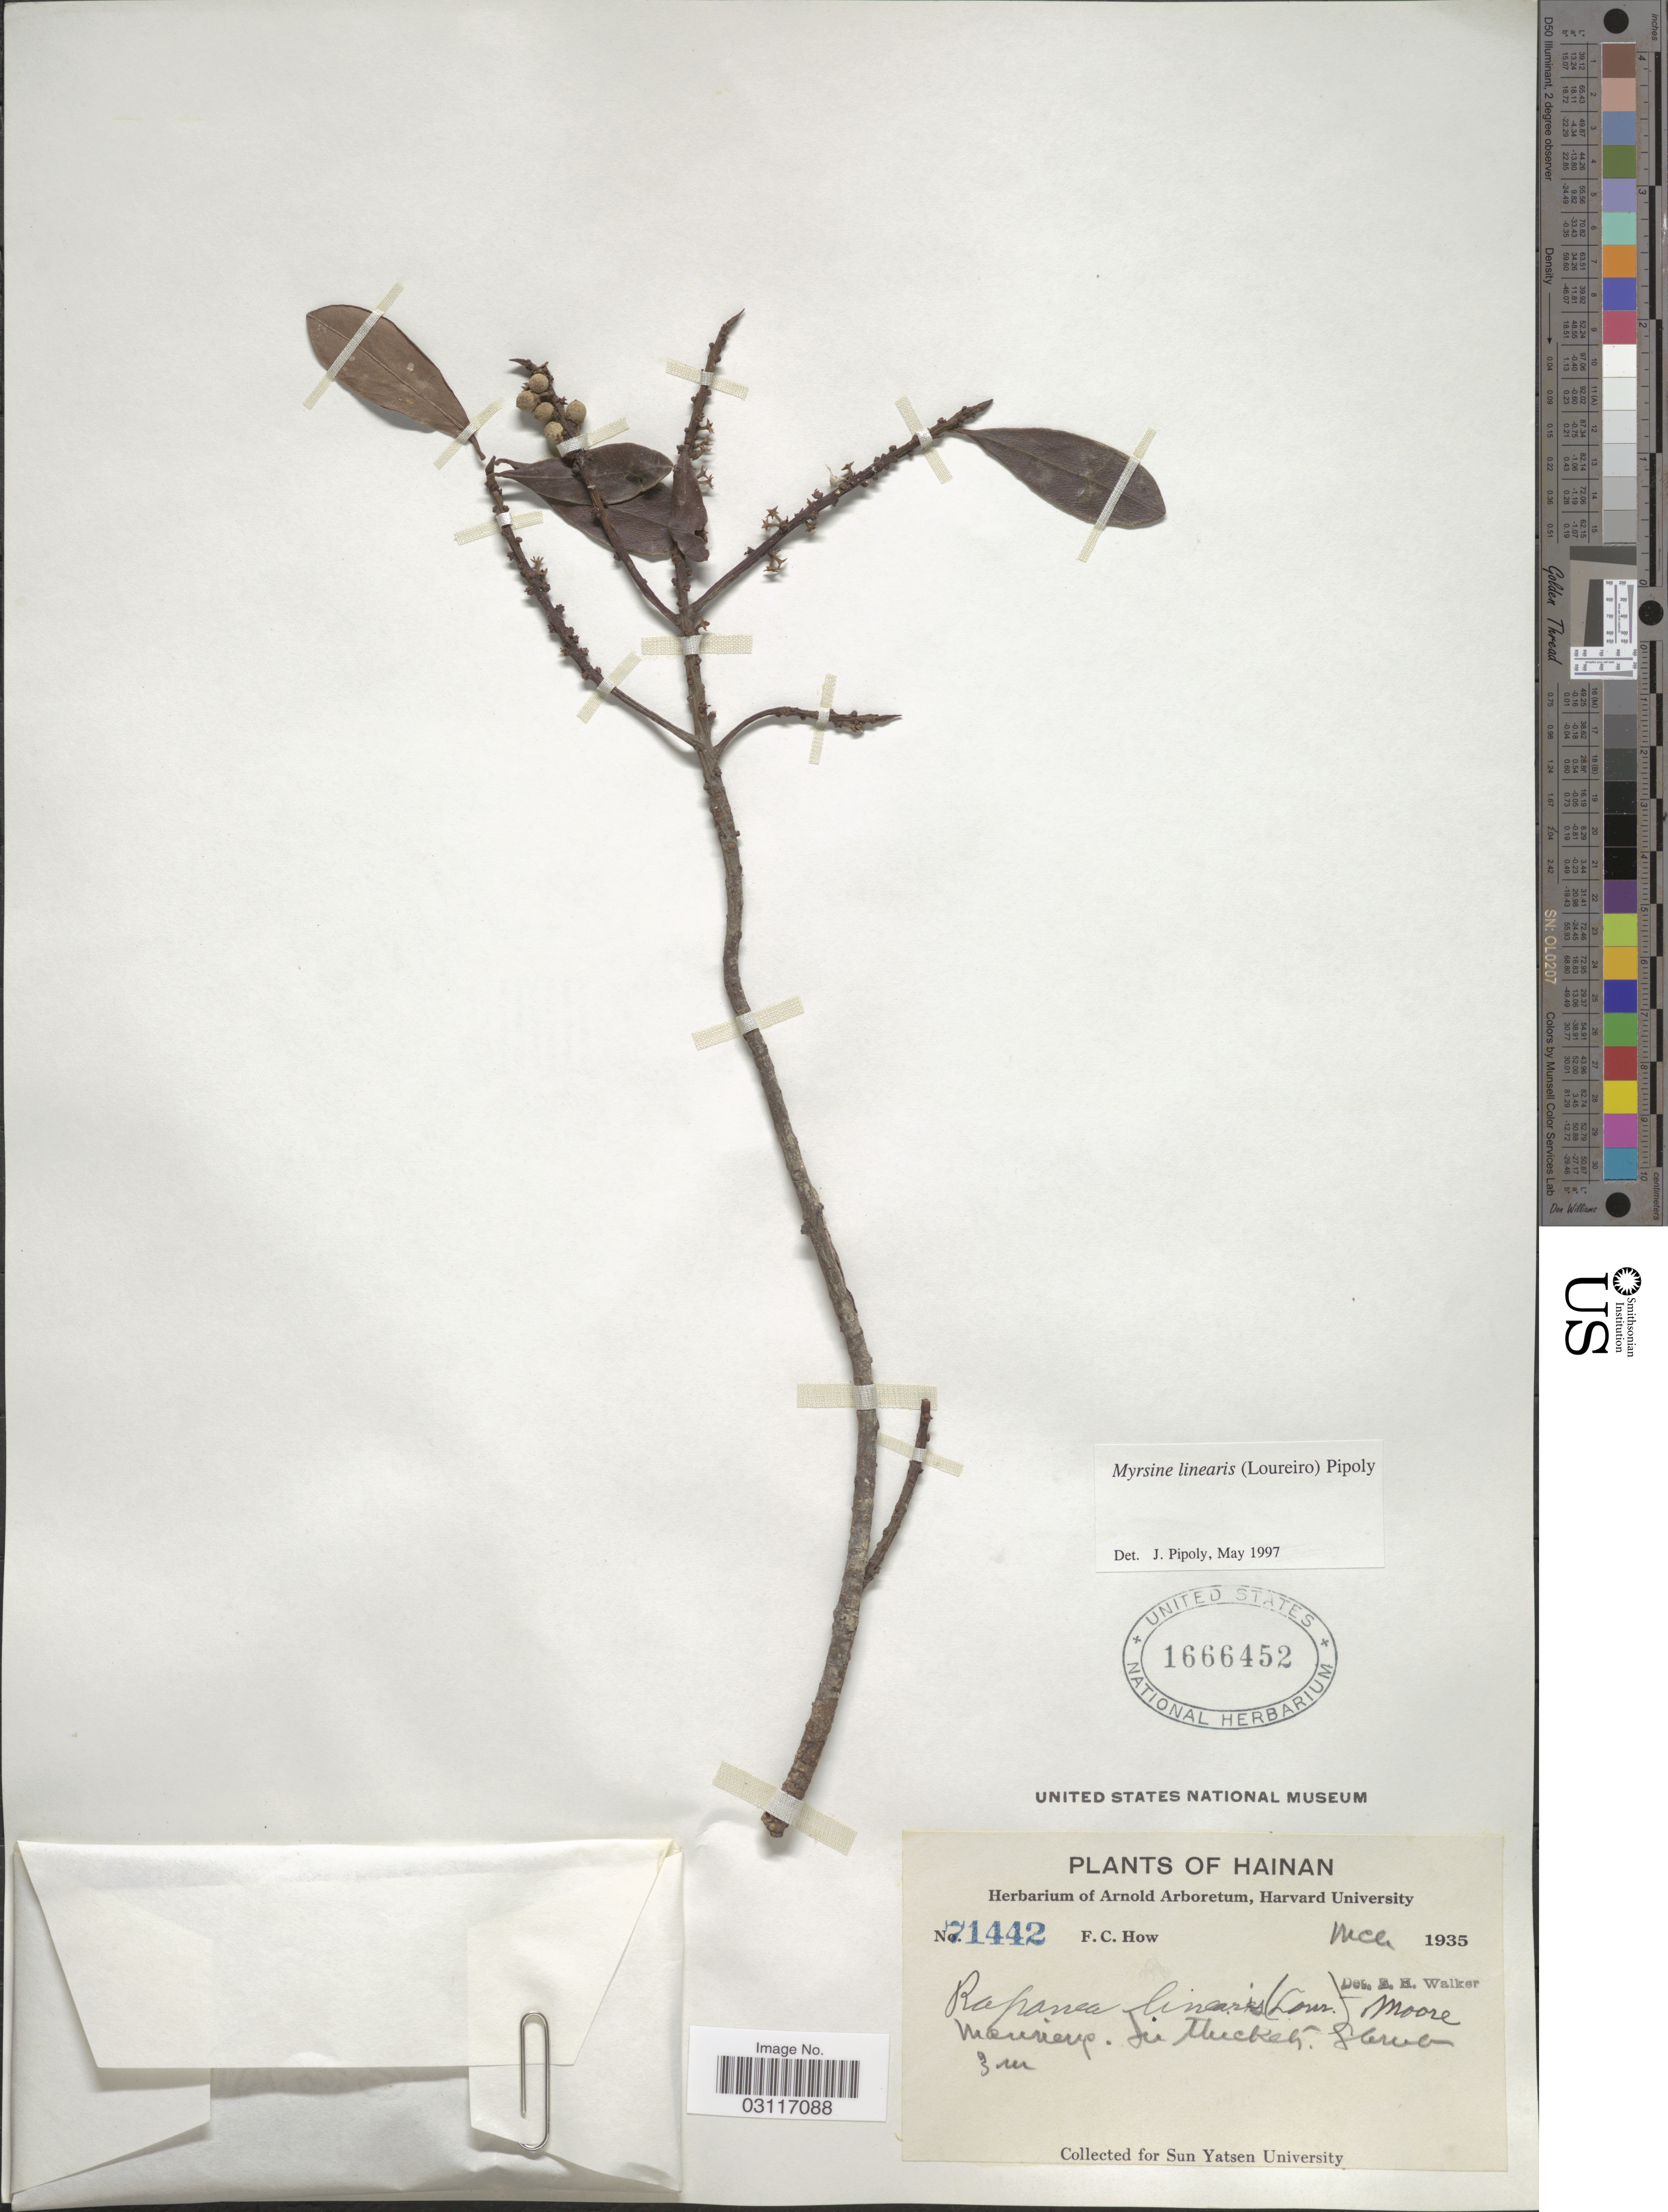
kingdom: Plantae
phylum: Tracheophyta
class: Magnoliopsida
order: Ericales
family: Primulaceae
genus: Myrsine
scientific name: Myrsine linearis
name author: (Lour.) Poir.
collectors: F. C. How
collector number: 71442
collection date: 1935-03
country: China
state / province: Hainan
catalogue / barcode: US 1666452